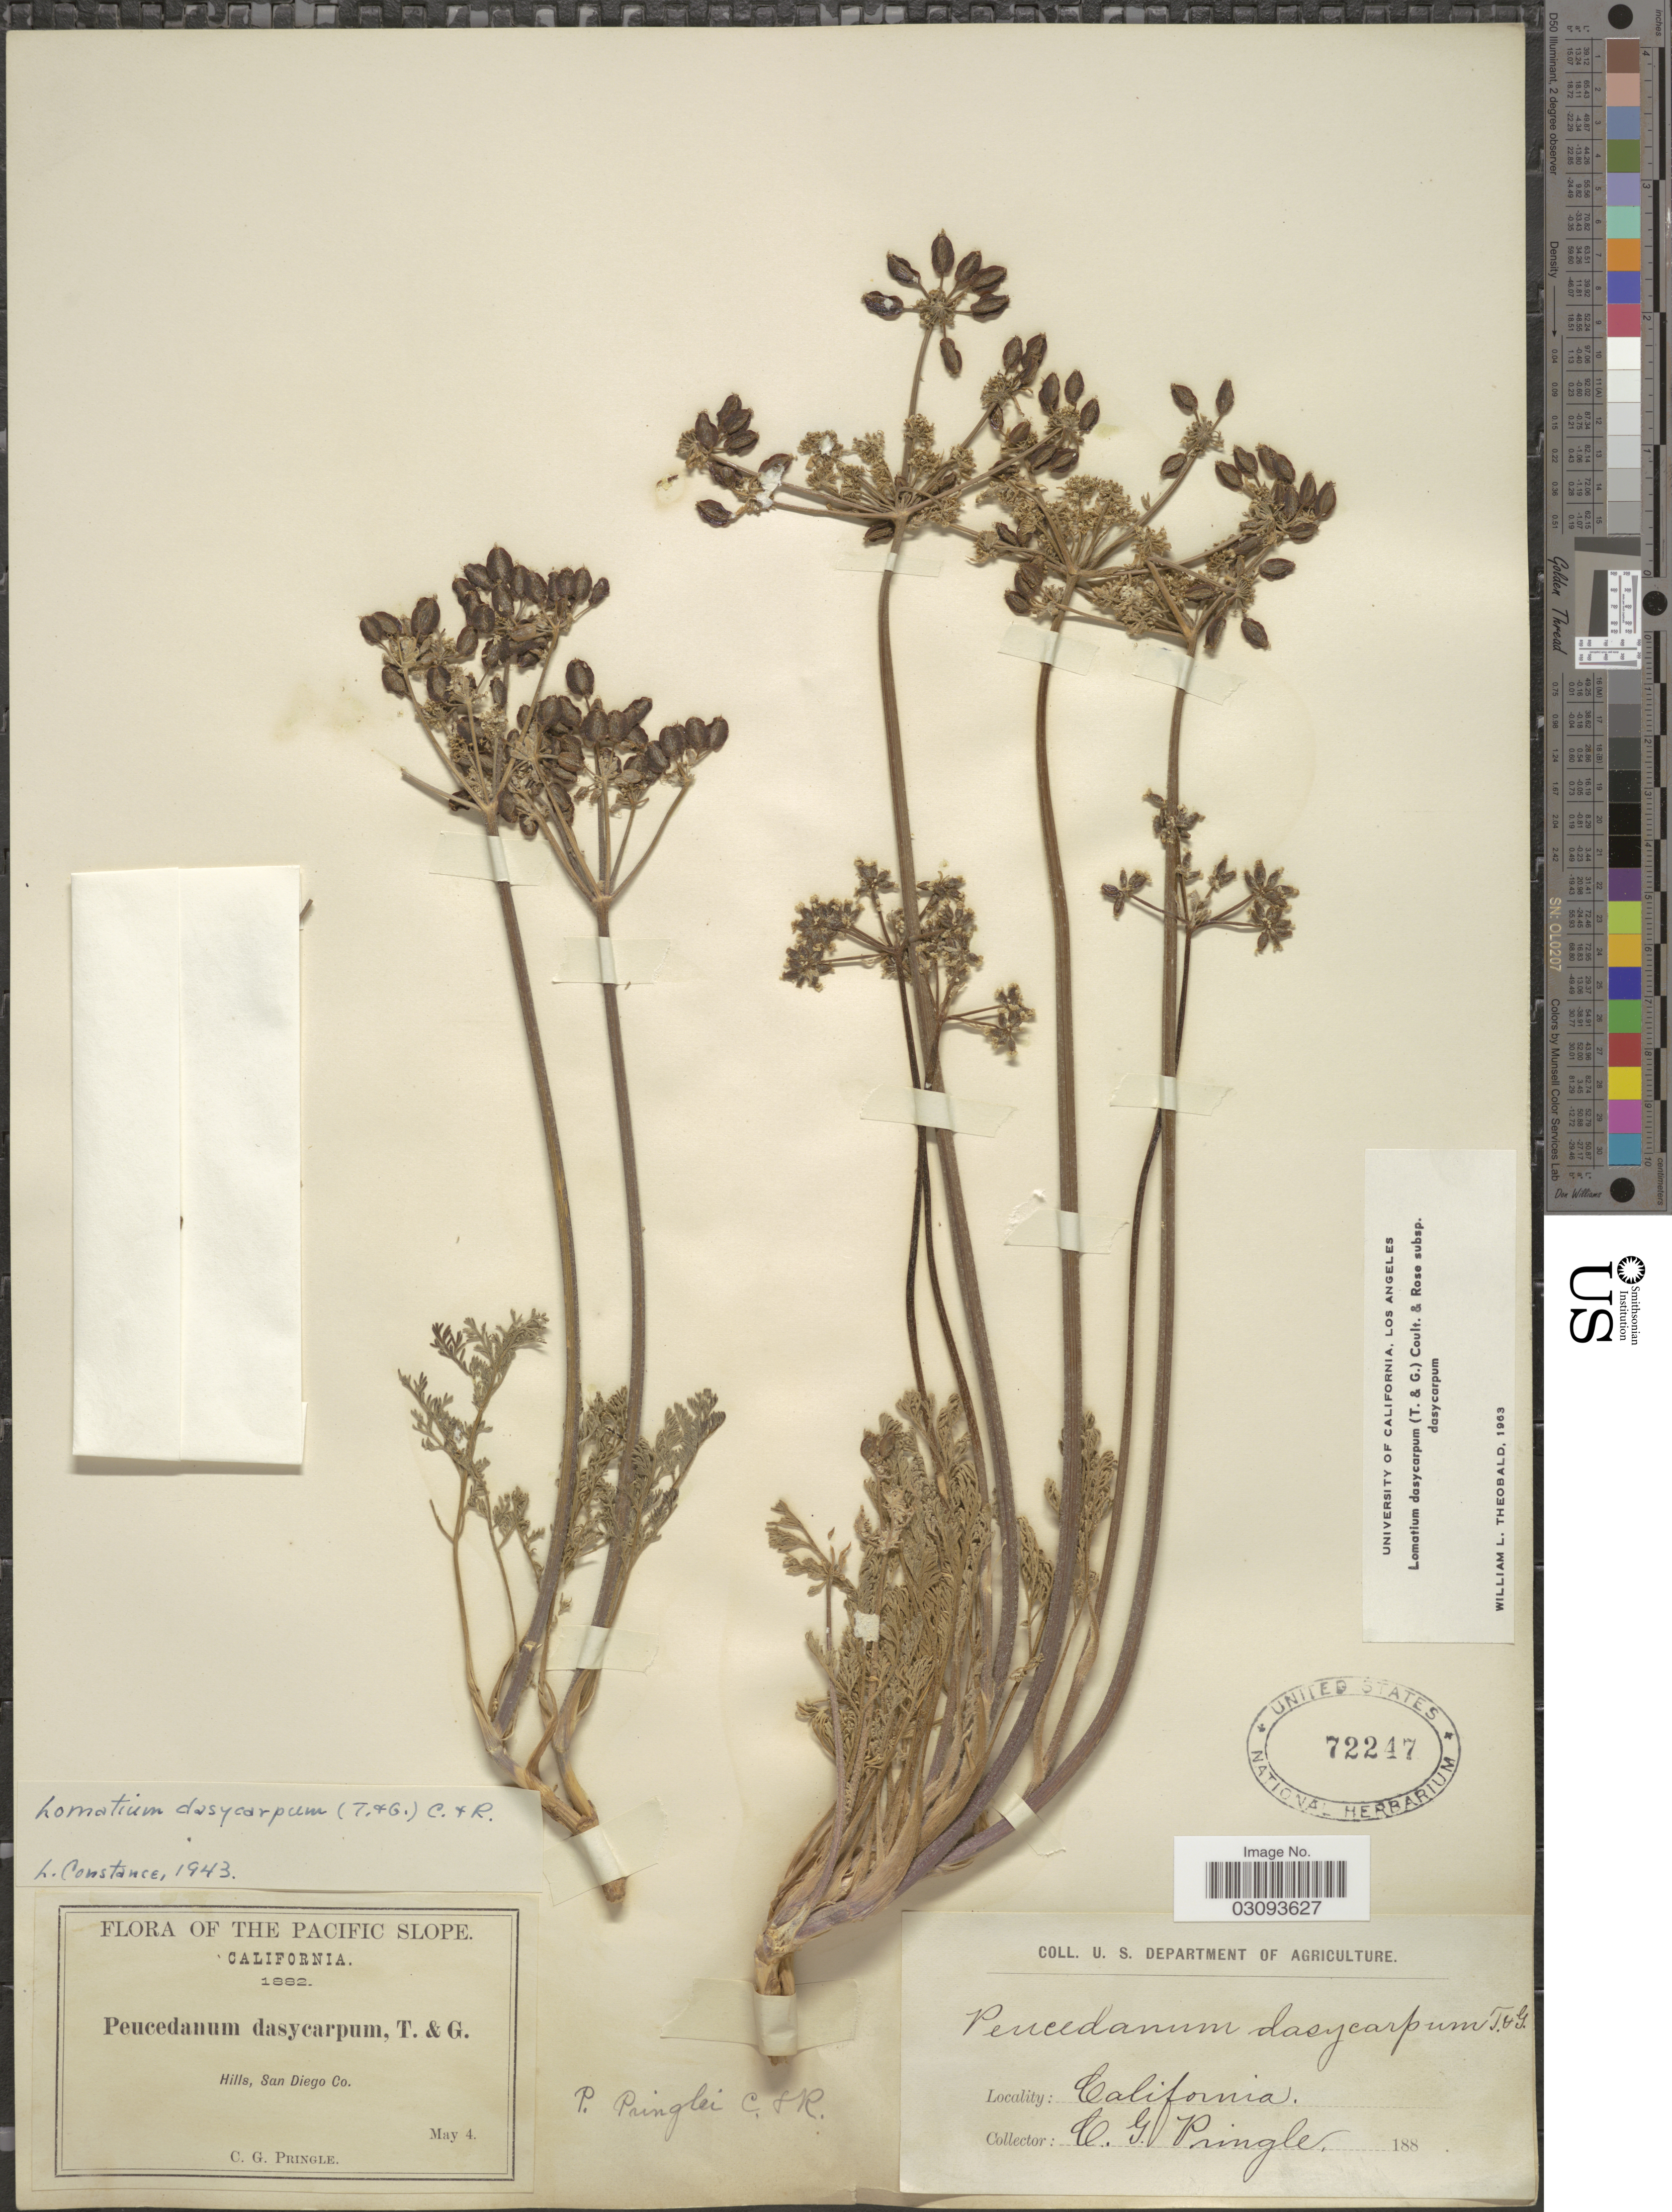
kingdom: Plantae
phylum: Tracheophyta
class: Magnoliopsida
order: Apiales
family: Apiaceae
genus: Lomatium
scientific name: Lomatium dasycarpum subsp. dasycarpum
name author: (Torr.) J.M. Coult. & Rose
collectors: C. G. Pringle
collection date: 1882-05-04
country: United States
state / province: California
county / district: San Diego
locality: Pacific Slope. Hills, San Diego Co.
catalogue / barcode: US 72247